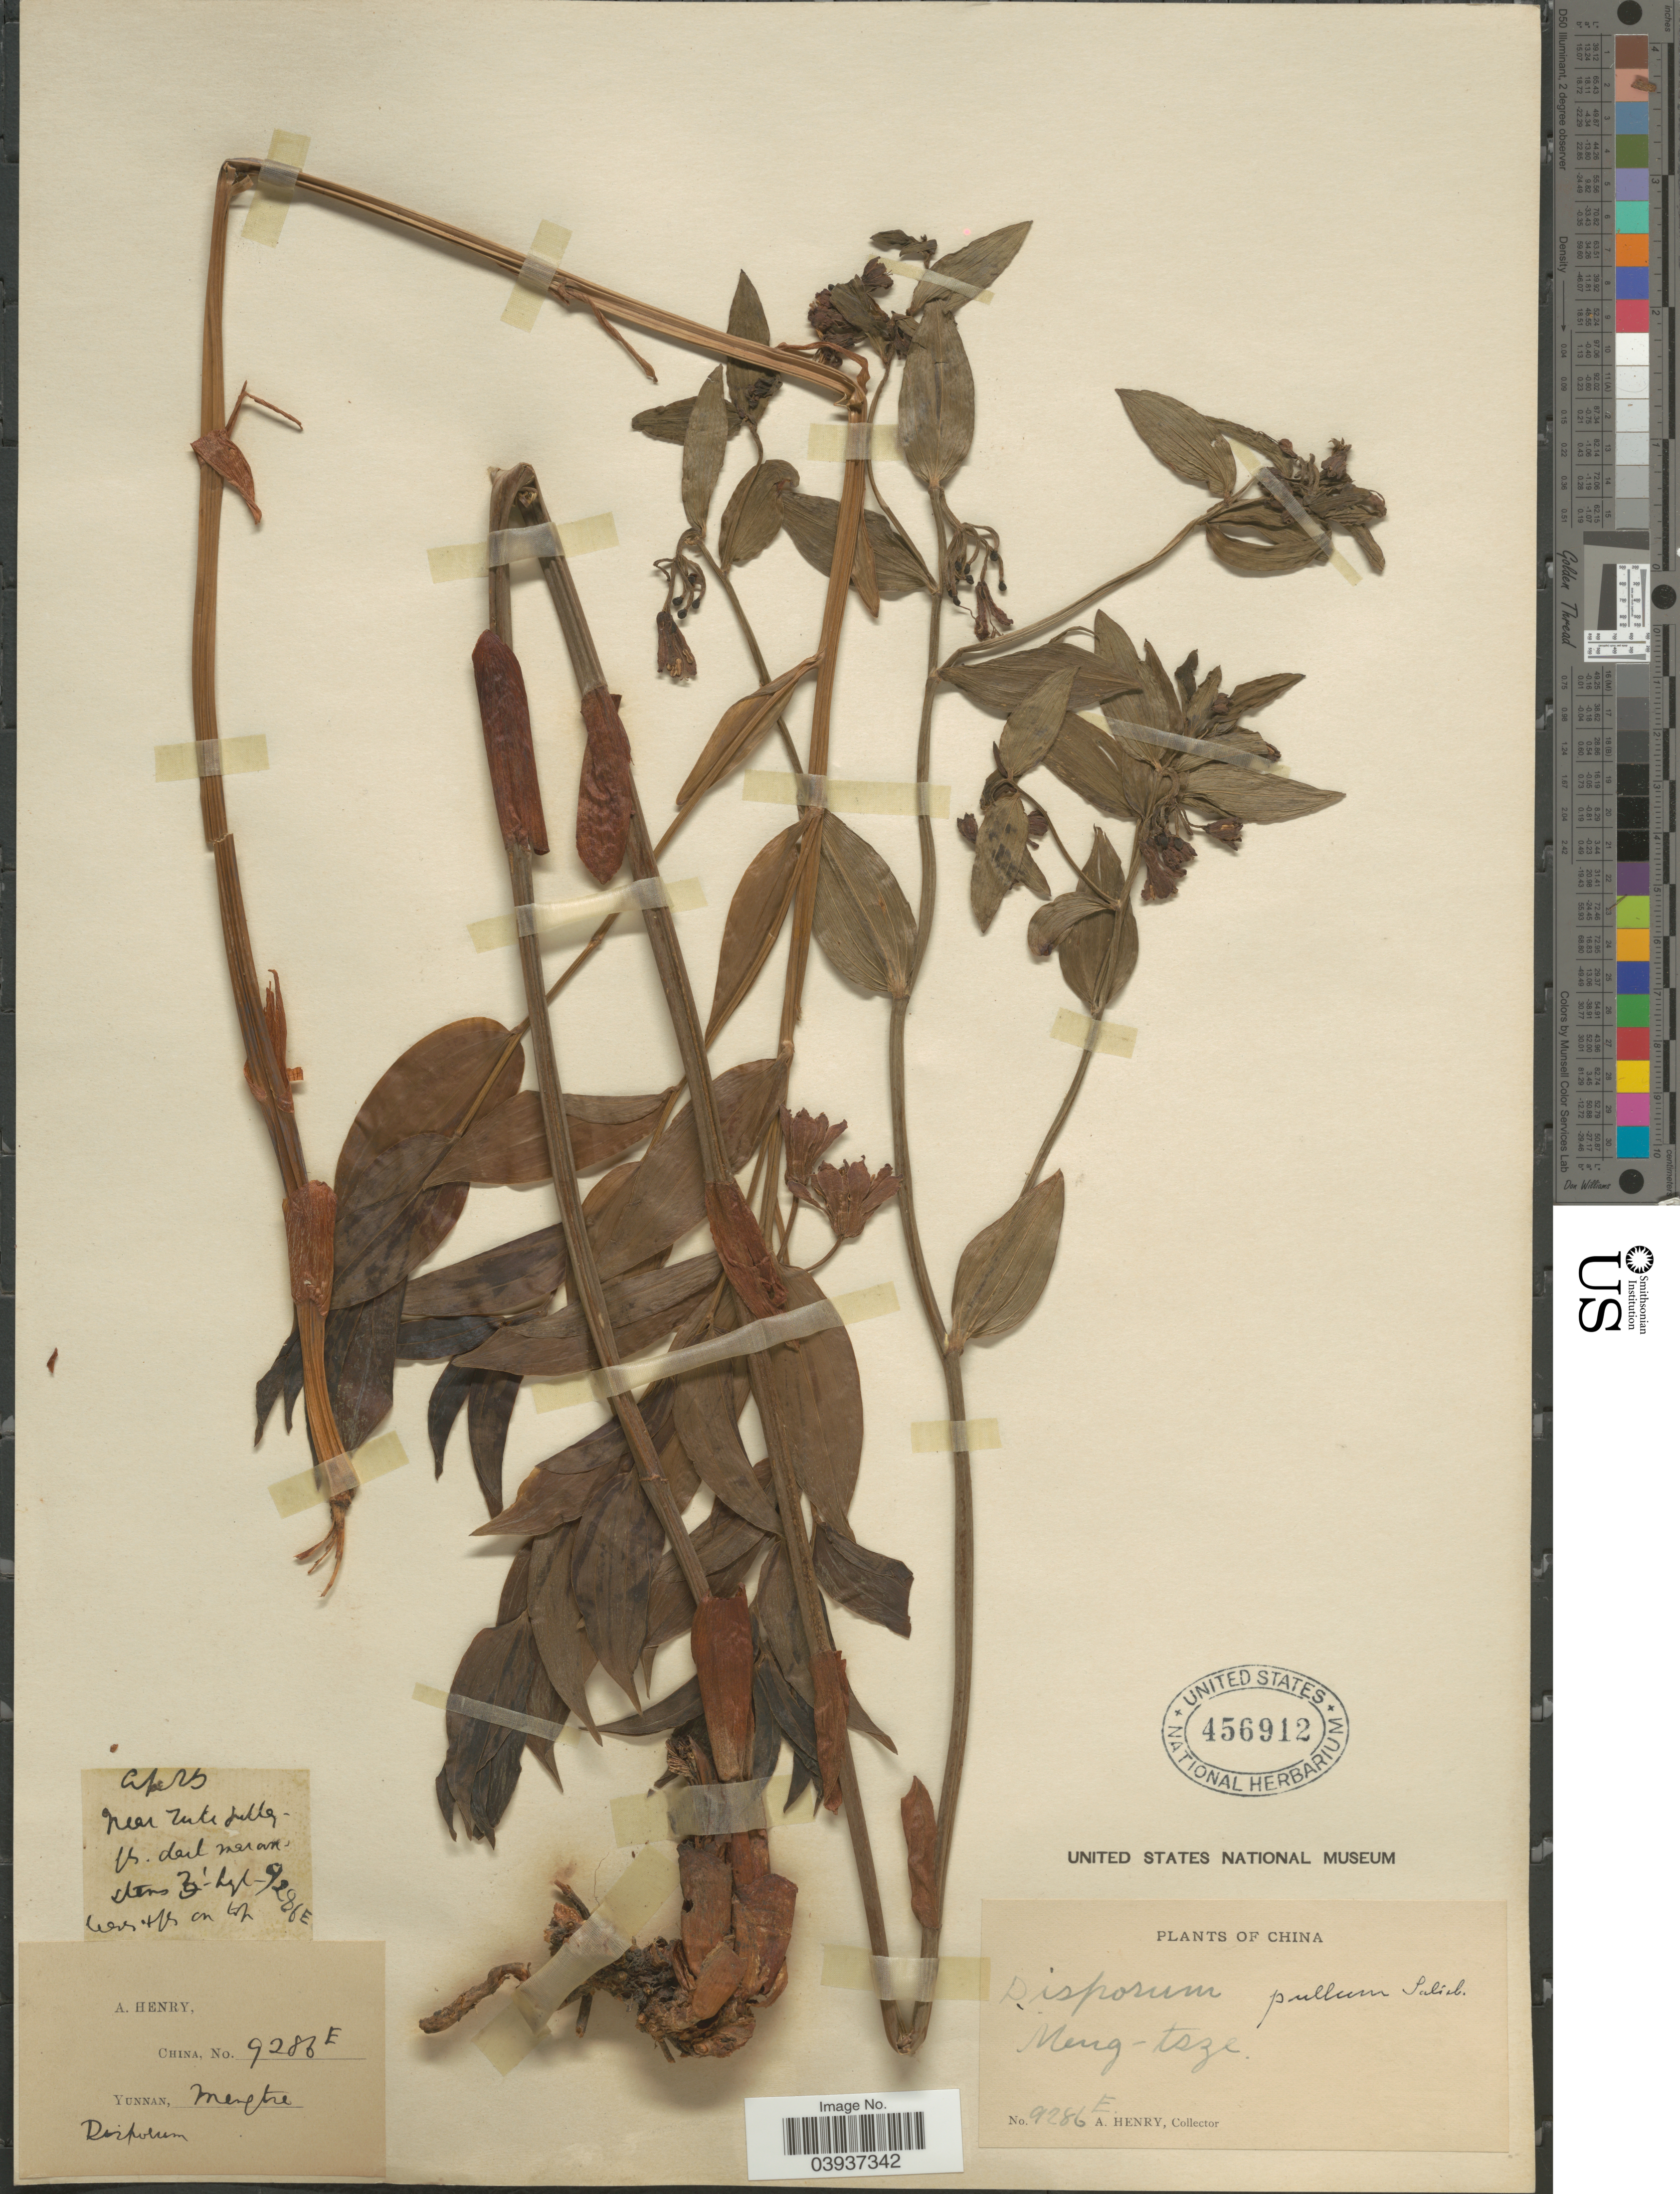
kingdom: Plantae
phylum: Tracheophyta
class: Liliopsida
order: Liliales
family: Colchicaceae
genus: Disporum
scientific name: Disporum pullum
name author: Salisb.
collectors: A. Henry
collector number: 9286 E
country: China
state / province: Yunnan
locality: Meng-tsze.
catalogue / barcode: US 456912